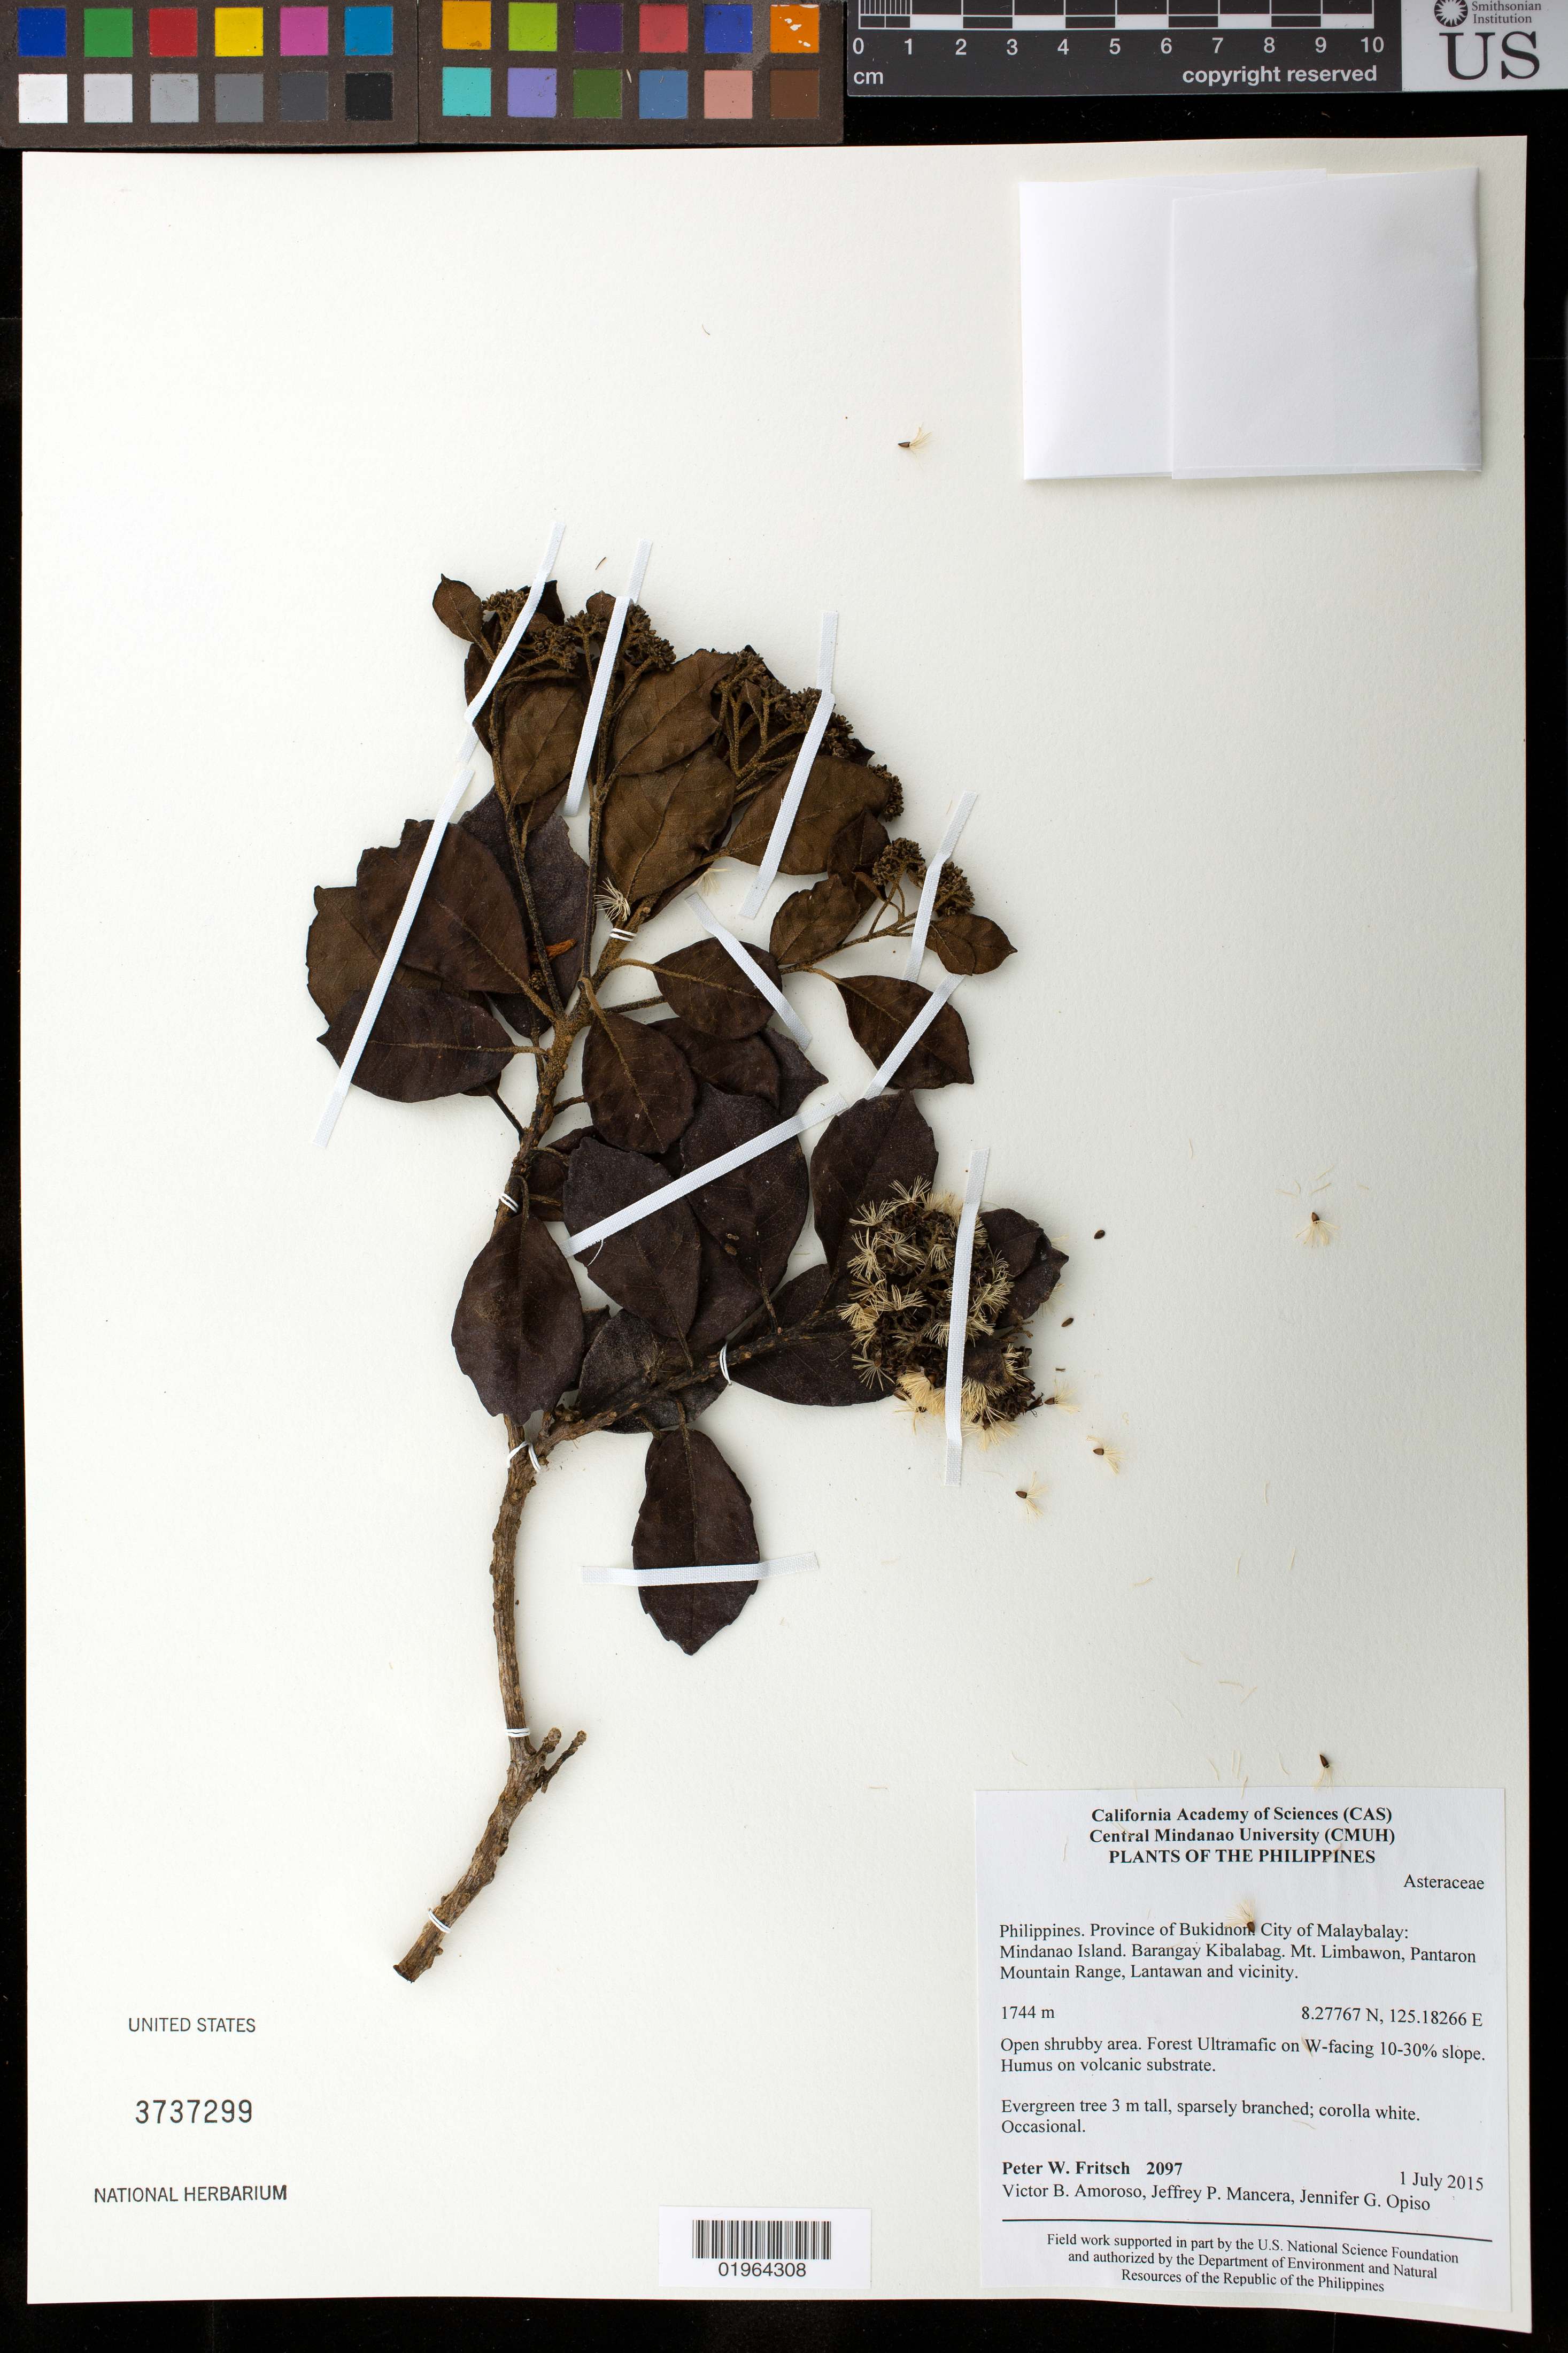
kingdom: Plantae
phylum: Tracheophyta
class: Magnoliopsida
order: Asterales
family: Asteraceae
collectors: P. W. Fritsch, V. Amoroso, J. Mancera & J. Opiso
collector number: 2097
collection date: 2015-07-01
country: Philippines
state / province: Northern Mindanao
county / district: Bukidnon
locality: Mindanao Island. Barangay Kibalabag. Mt. Limbawon, Pantaron Mountain Range, Lantawan and vicinity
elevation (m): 1744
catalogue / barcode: US 3737299